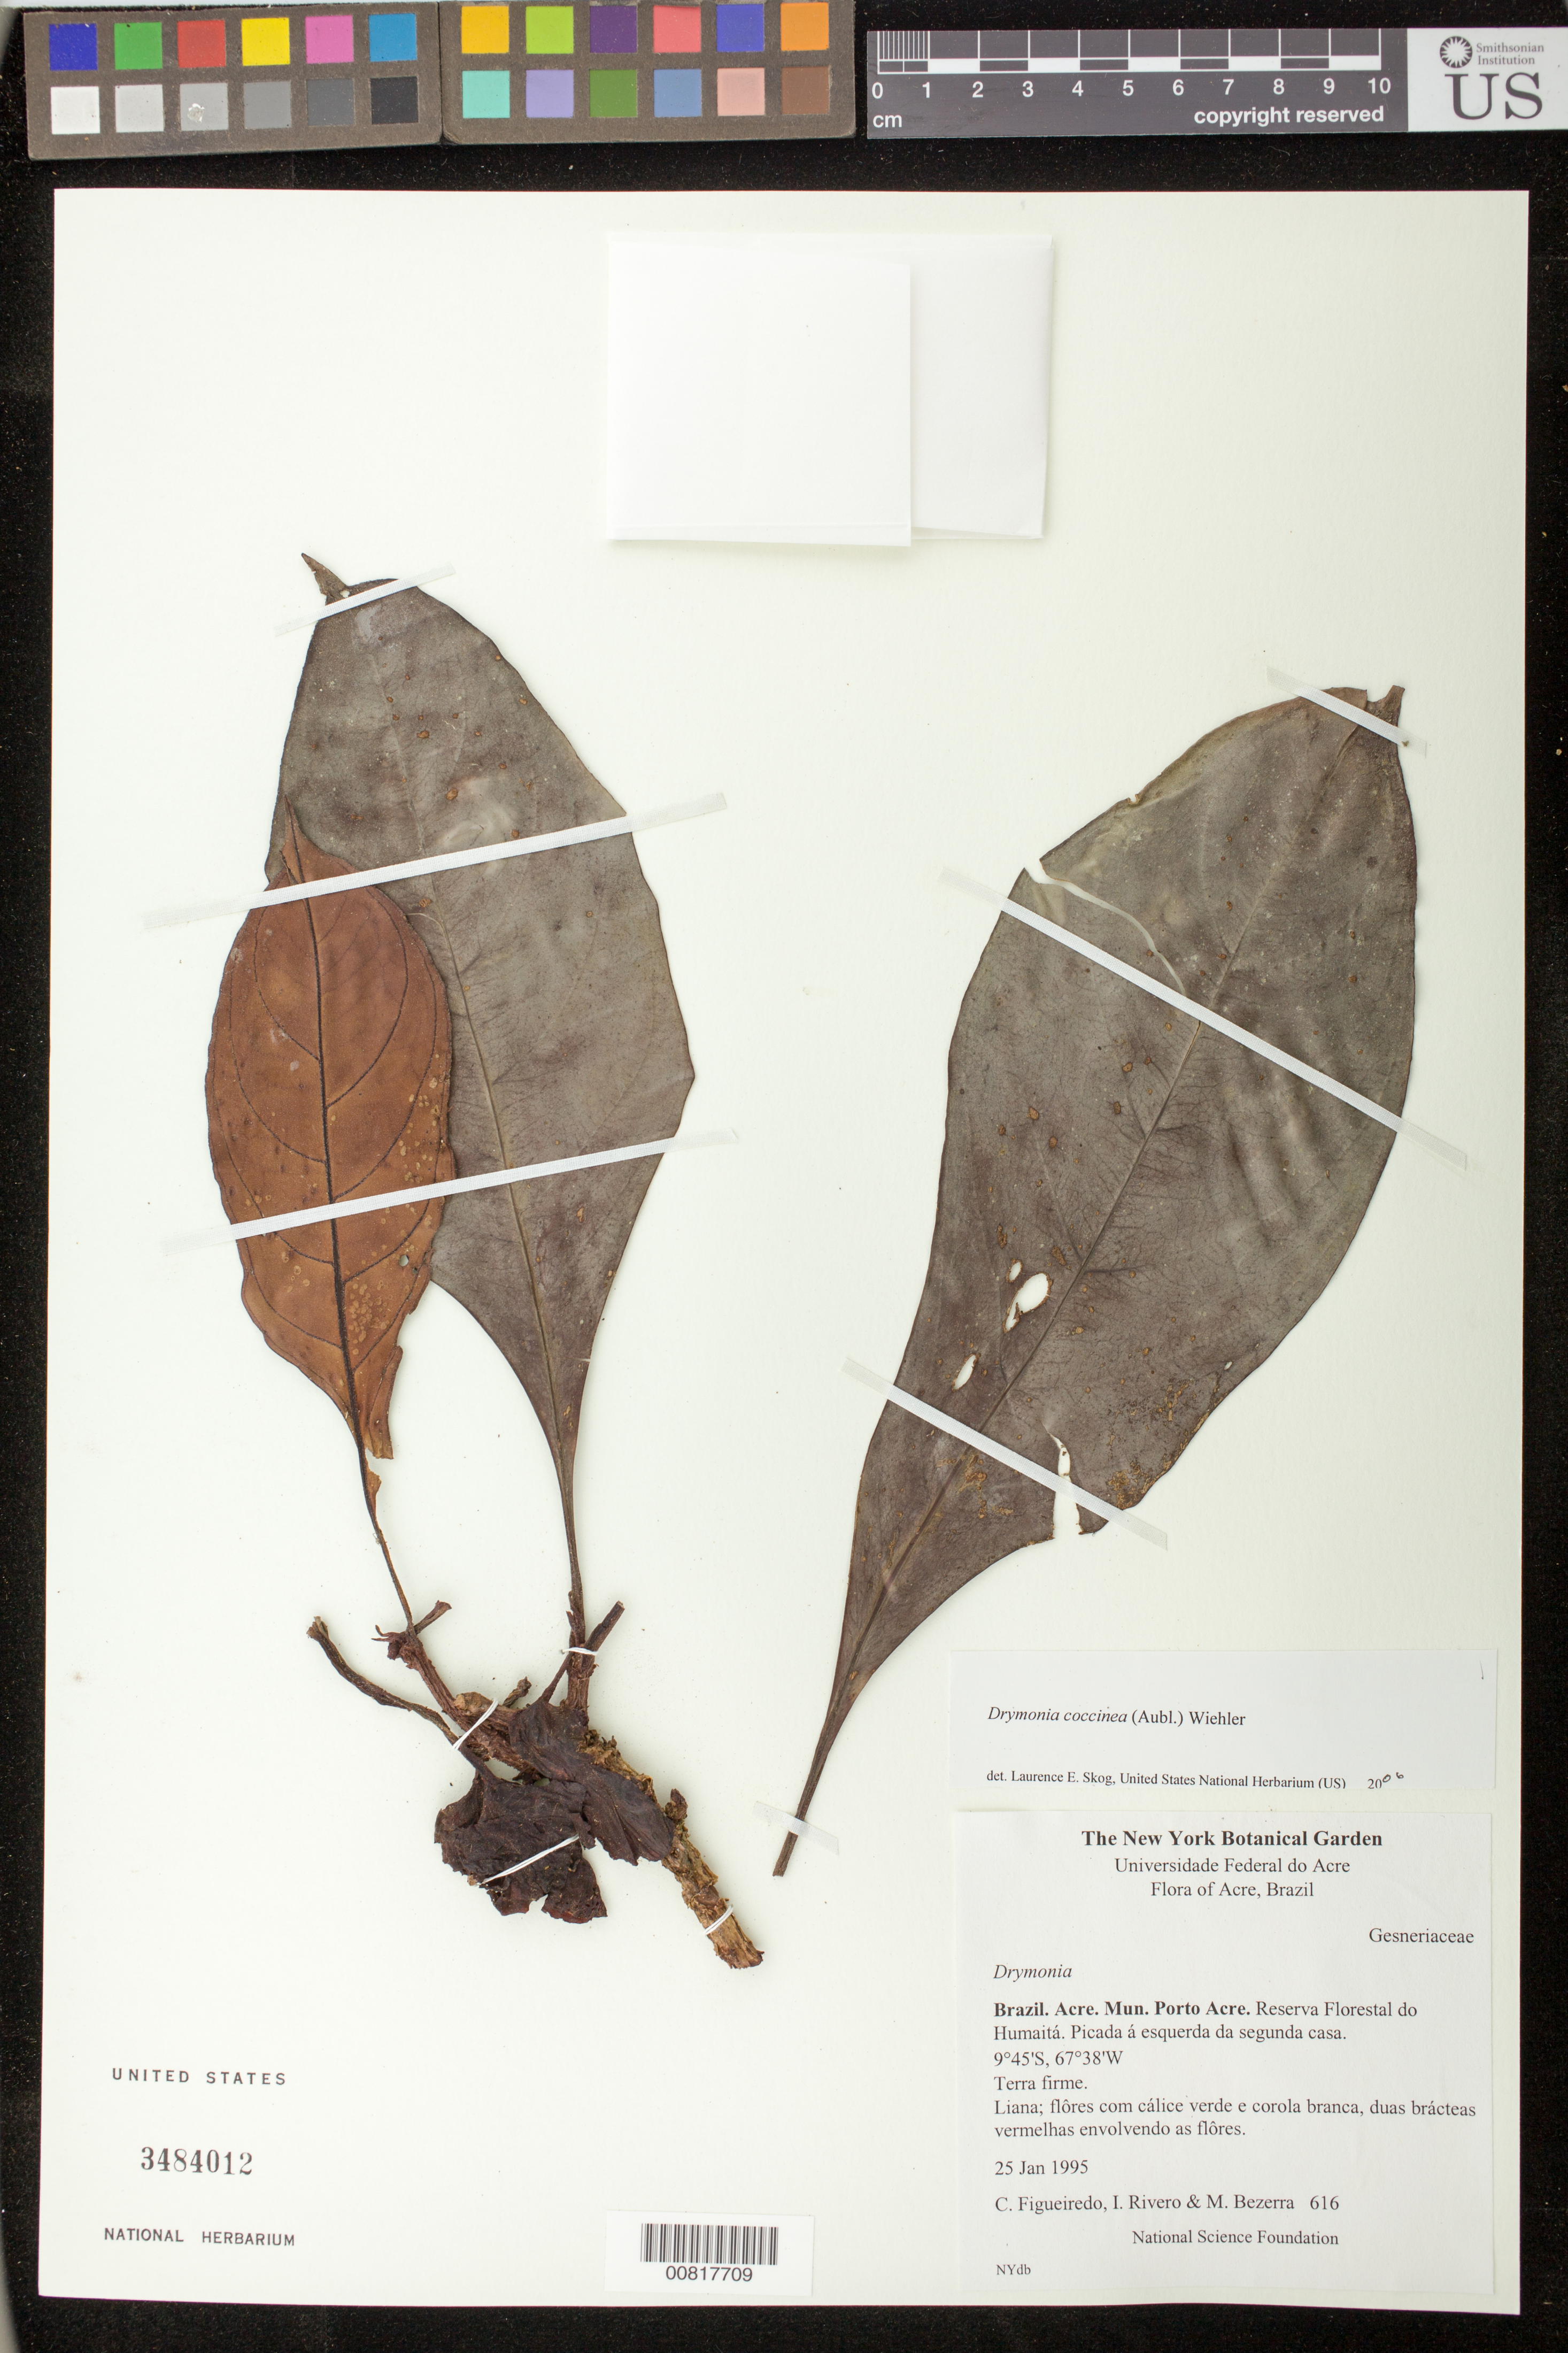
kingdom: Plantae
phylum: Tracheophyta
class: Magnoliopsida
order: Lamiales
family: Gesneriaceae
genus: Drymonia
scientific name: Drymonia coccinea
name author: (Aubl.) Wiehler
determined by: Skog, Laurence E.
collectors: C. Figueiredo, I. Rivero & M. Bezerra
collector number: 616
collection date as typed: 25 Jan 1995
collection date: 1995-01-25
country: Brazil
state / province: Acre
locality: Mun. Porto Acre. Reserva Florestal do Humaitá. Picada á esquerda da segunda casa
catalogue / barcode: US 3484012